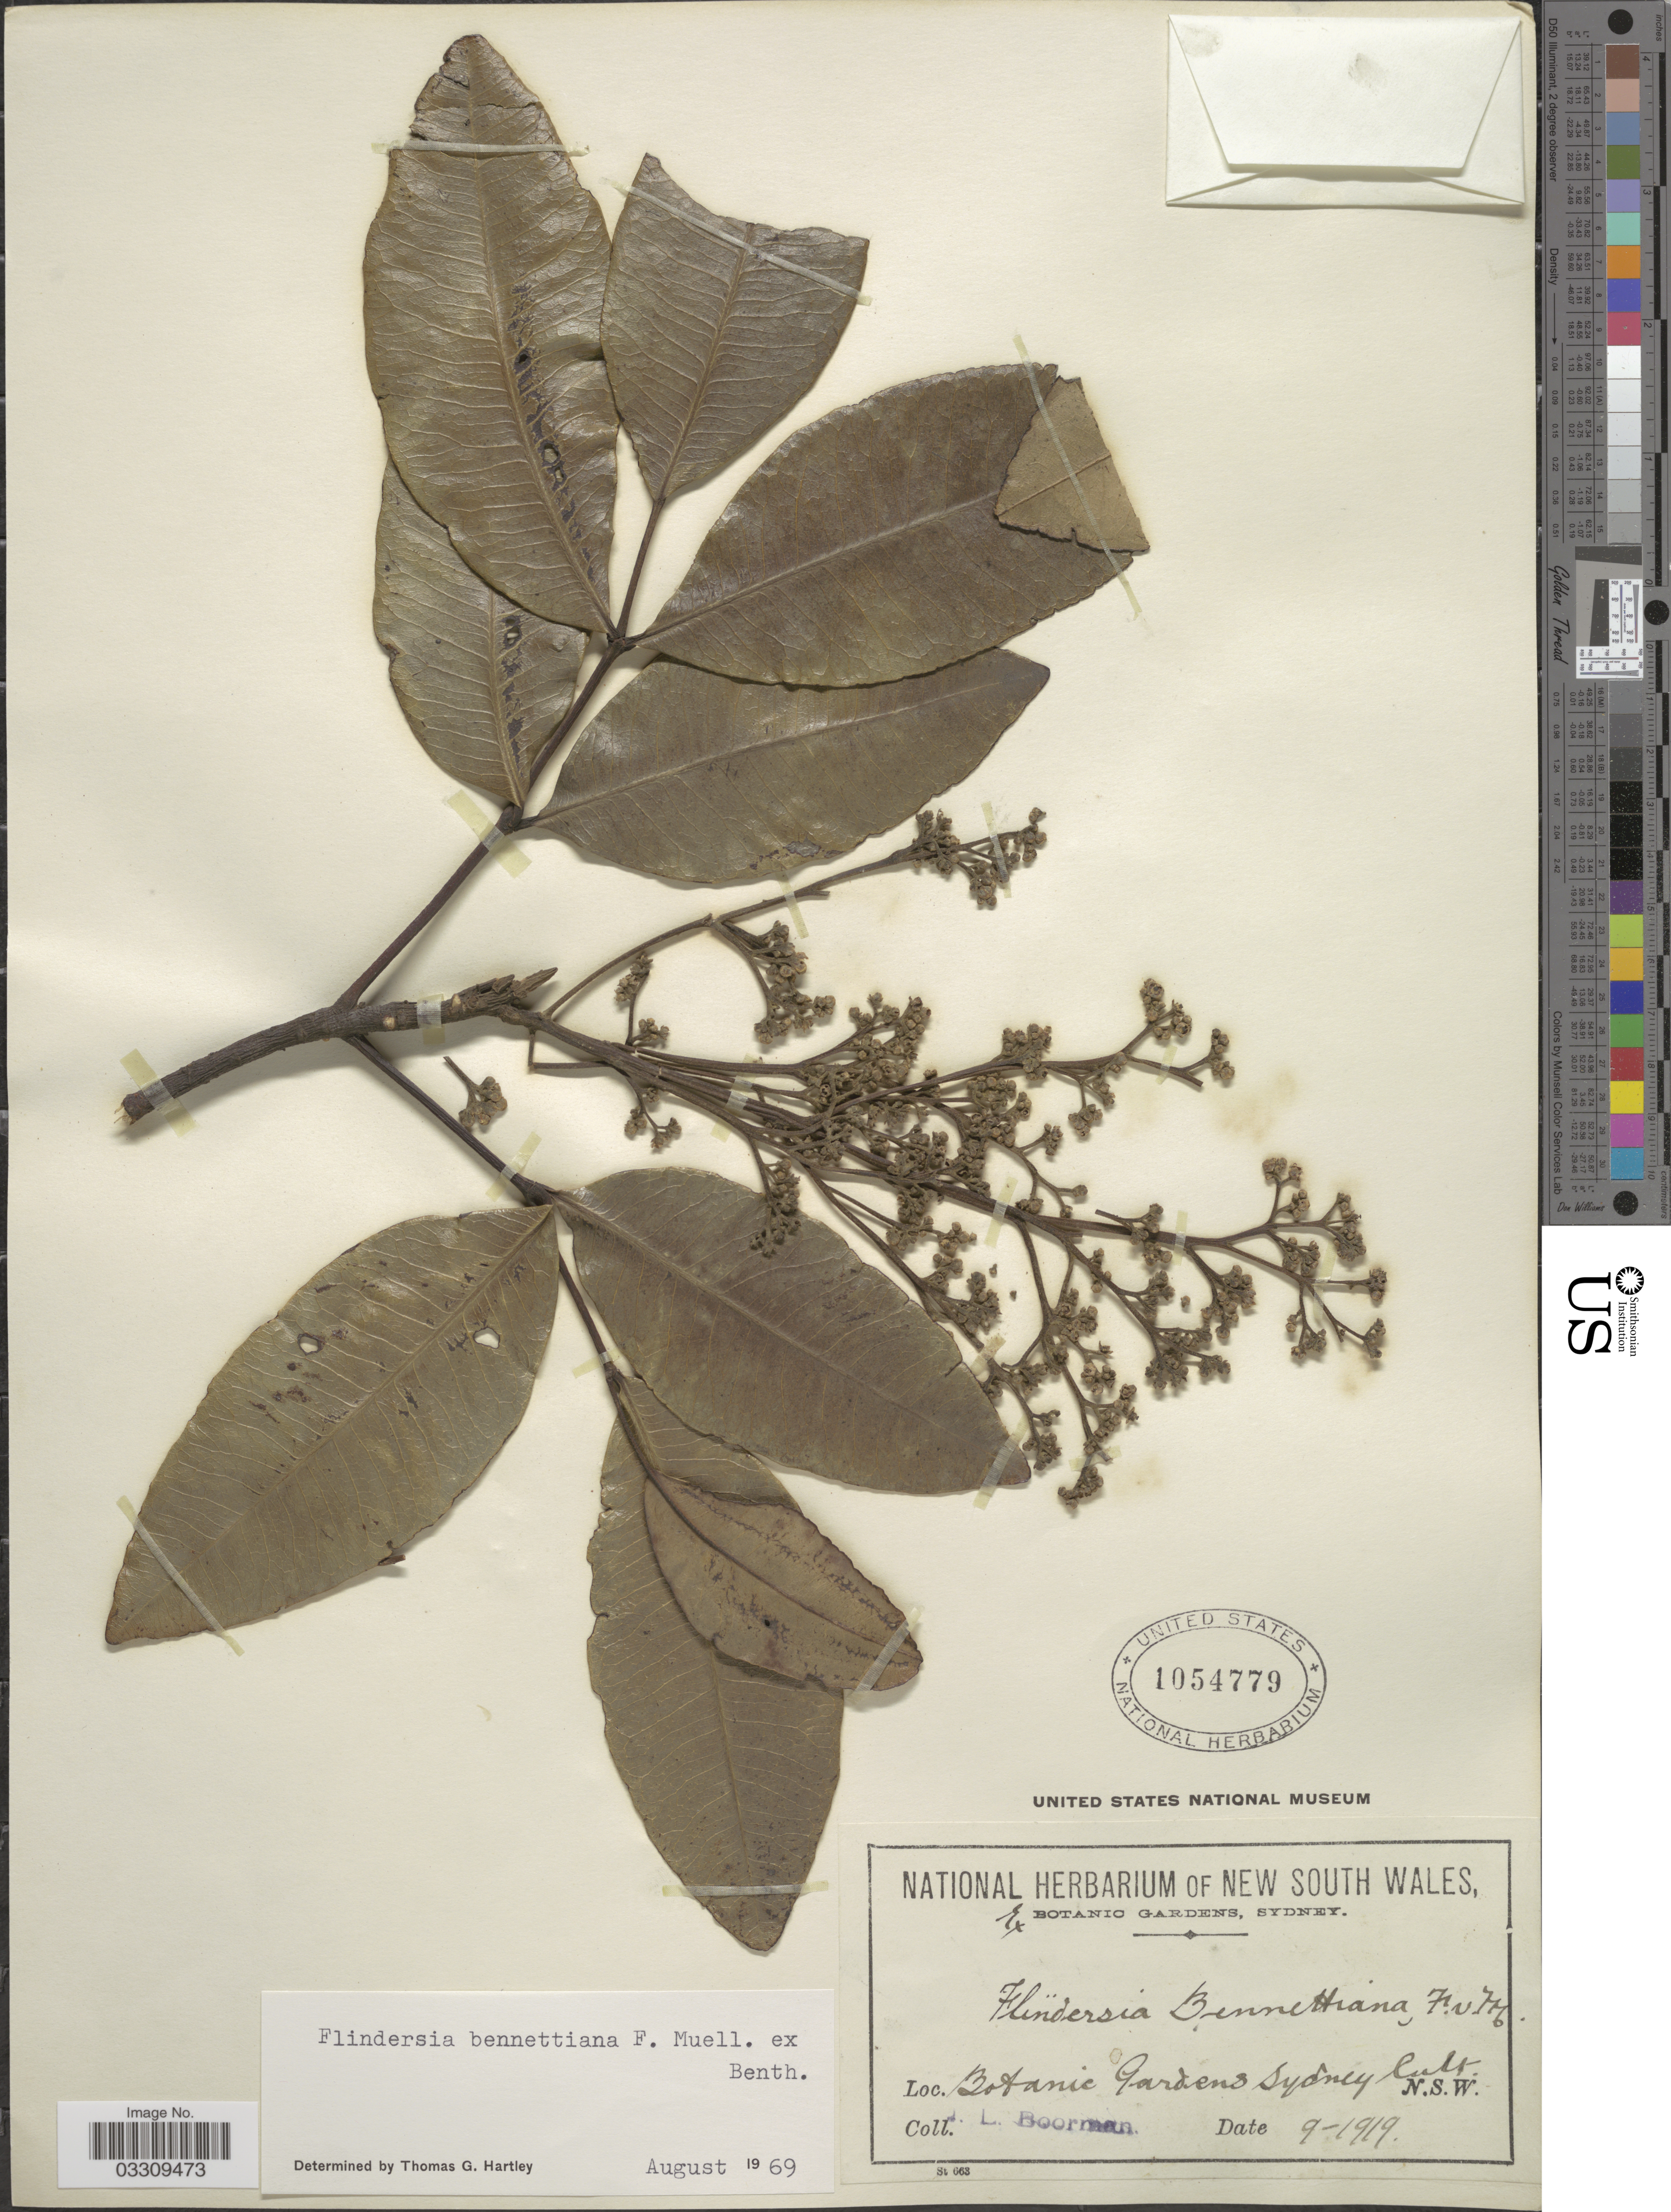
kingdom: Plantae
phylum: Tracheophyta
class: Magnoliopsida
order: Sapindales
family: Rutaceae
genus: Flindersia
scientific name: Flindersia bennettiana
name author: F. Muell. ex Benth.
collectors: J. Boorman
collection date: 1919-09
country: Australia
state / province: New South Wales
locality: Botanic Gardens Sydney Cult.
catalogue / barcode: US 1054779